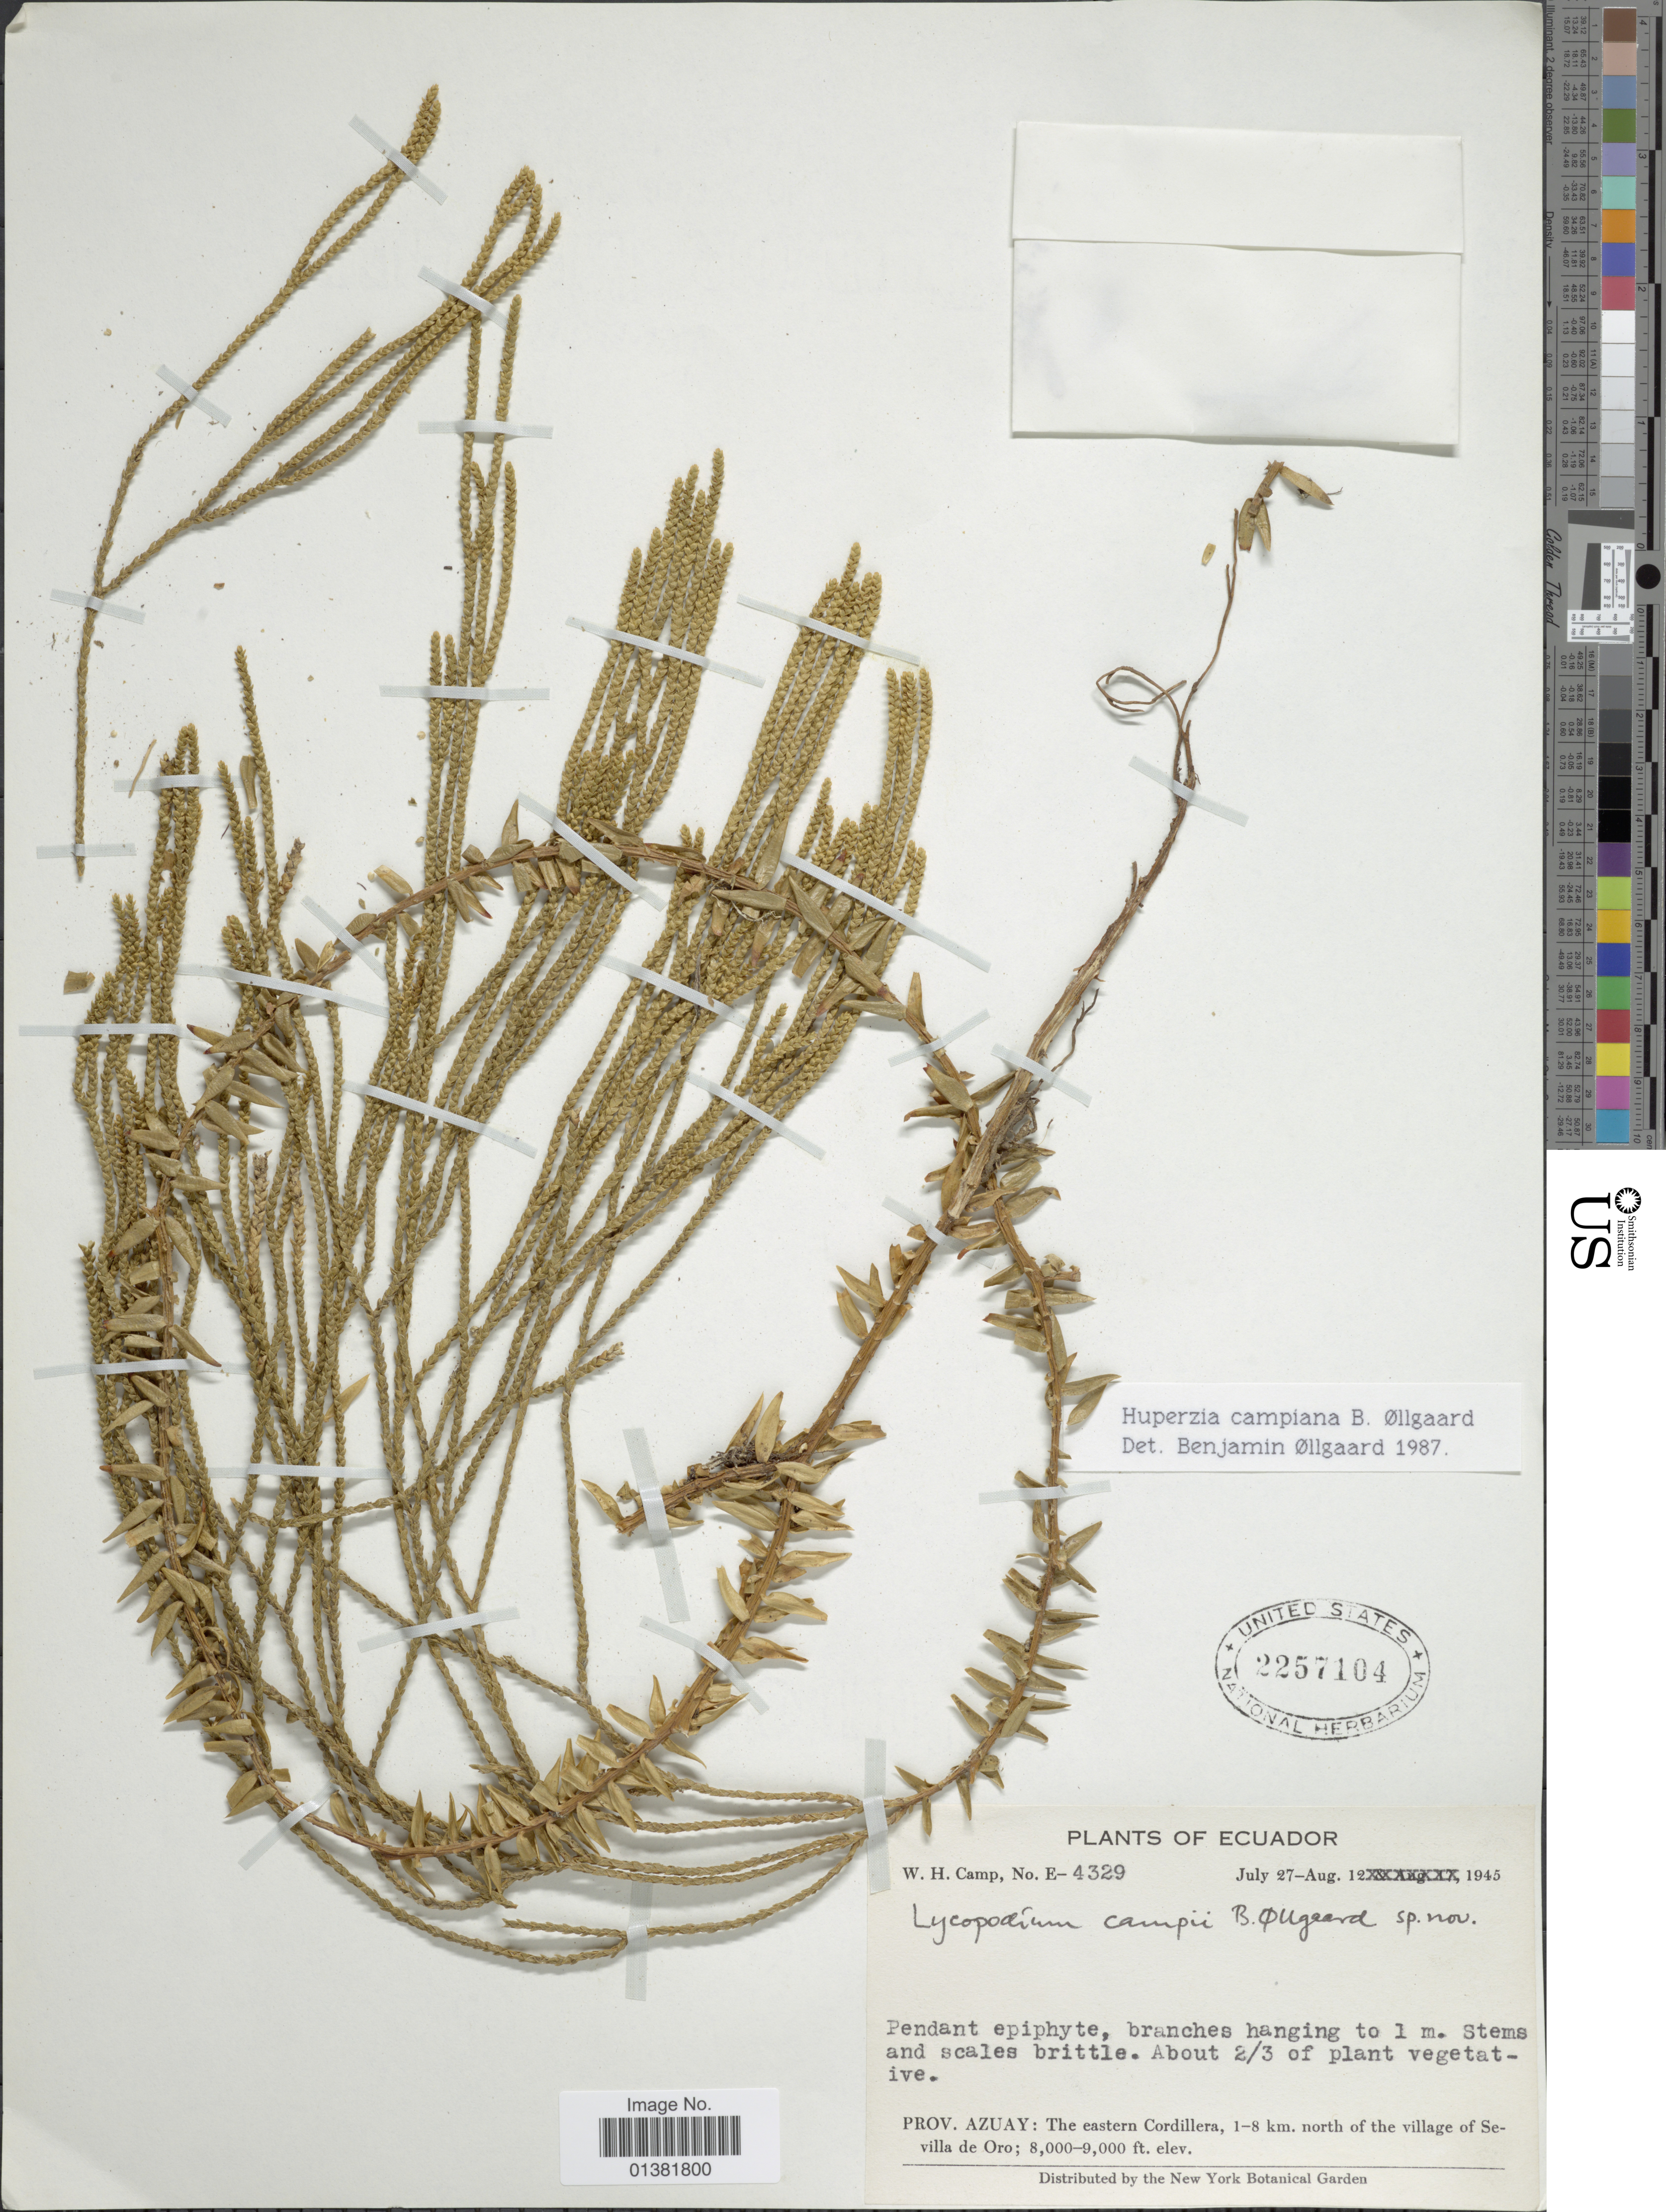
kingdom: Plantae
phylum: Tracheophyta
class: Lycopodiopsida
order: Lycopodiales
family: Lycopodiaceae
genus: Phlegmariurus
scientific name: Phlegmariurus campianus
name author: (B. Øllg.) B. Øllg.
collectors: W. H. Camp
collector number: E-4329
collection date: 1945-07-27/1945-08-12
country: Ecuador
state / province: Azuay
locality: The eastern Cordillera, 1-8 km. north of the village of Sevilla de Oro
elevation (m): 2438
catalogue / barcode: US 2257104